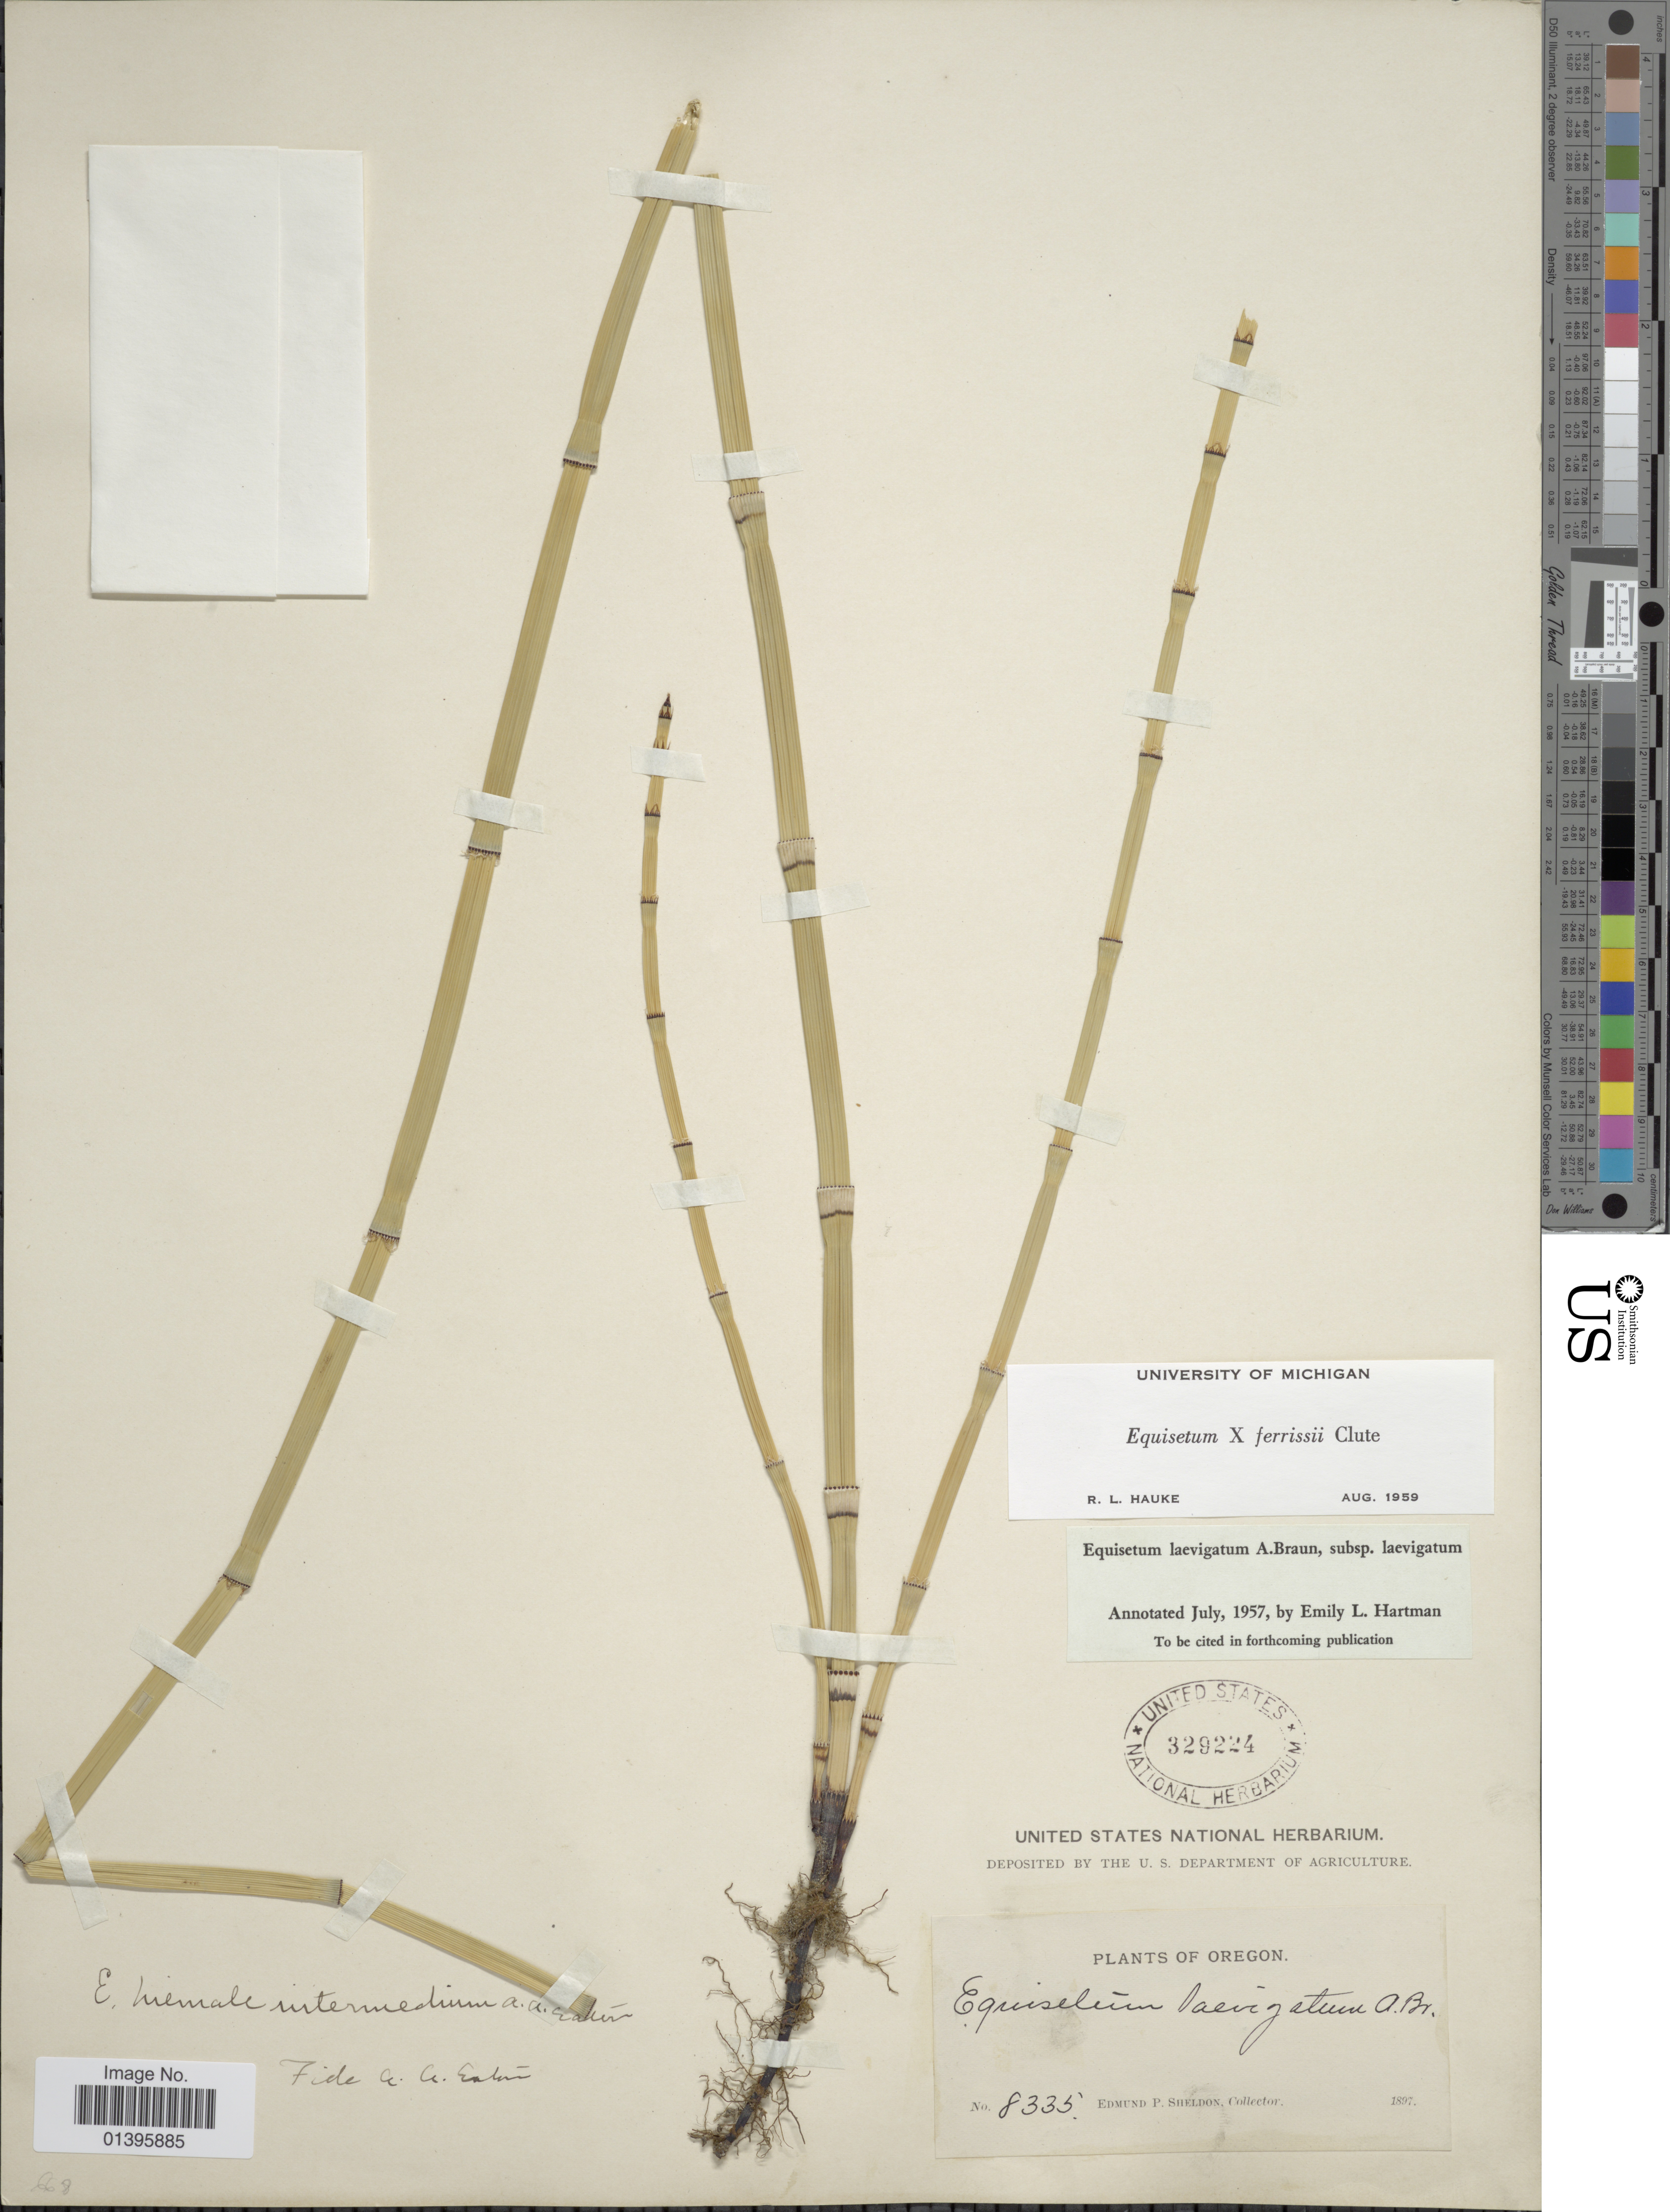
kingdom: Plantae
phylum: Tracheophyta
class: Polypodiopsida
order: Equisetales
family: Equisetaceae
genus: Equisetum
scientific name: Equisetum x ferrissii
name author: Clute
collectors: E. P. Sheldon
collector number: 8335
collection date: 1897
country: United States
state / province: Oregon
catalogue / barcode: US 329224